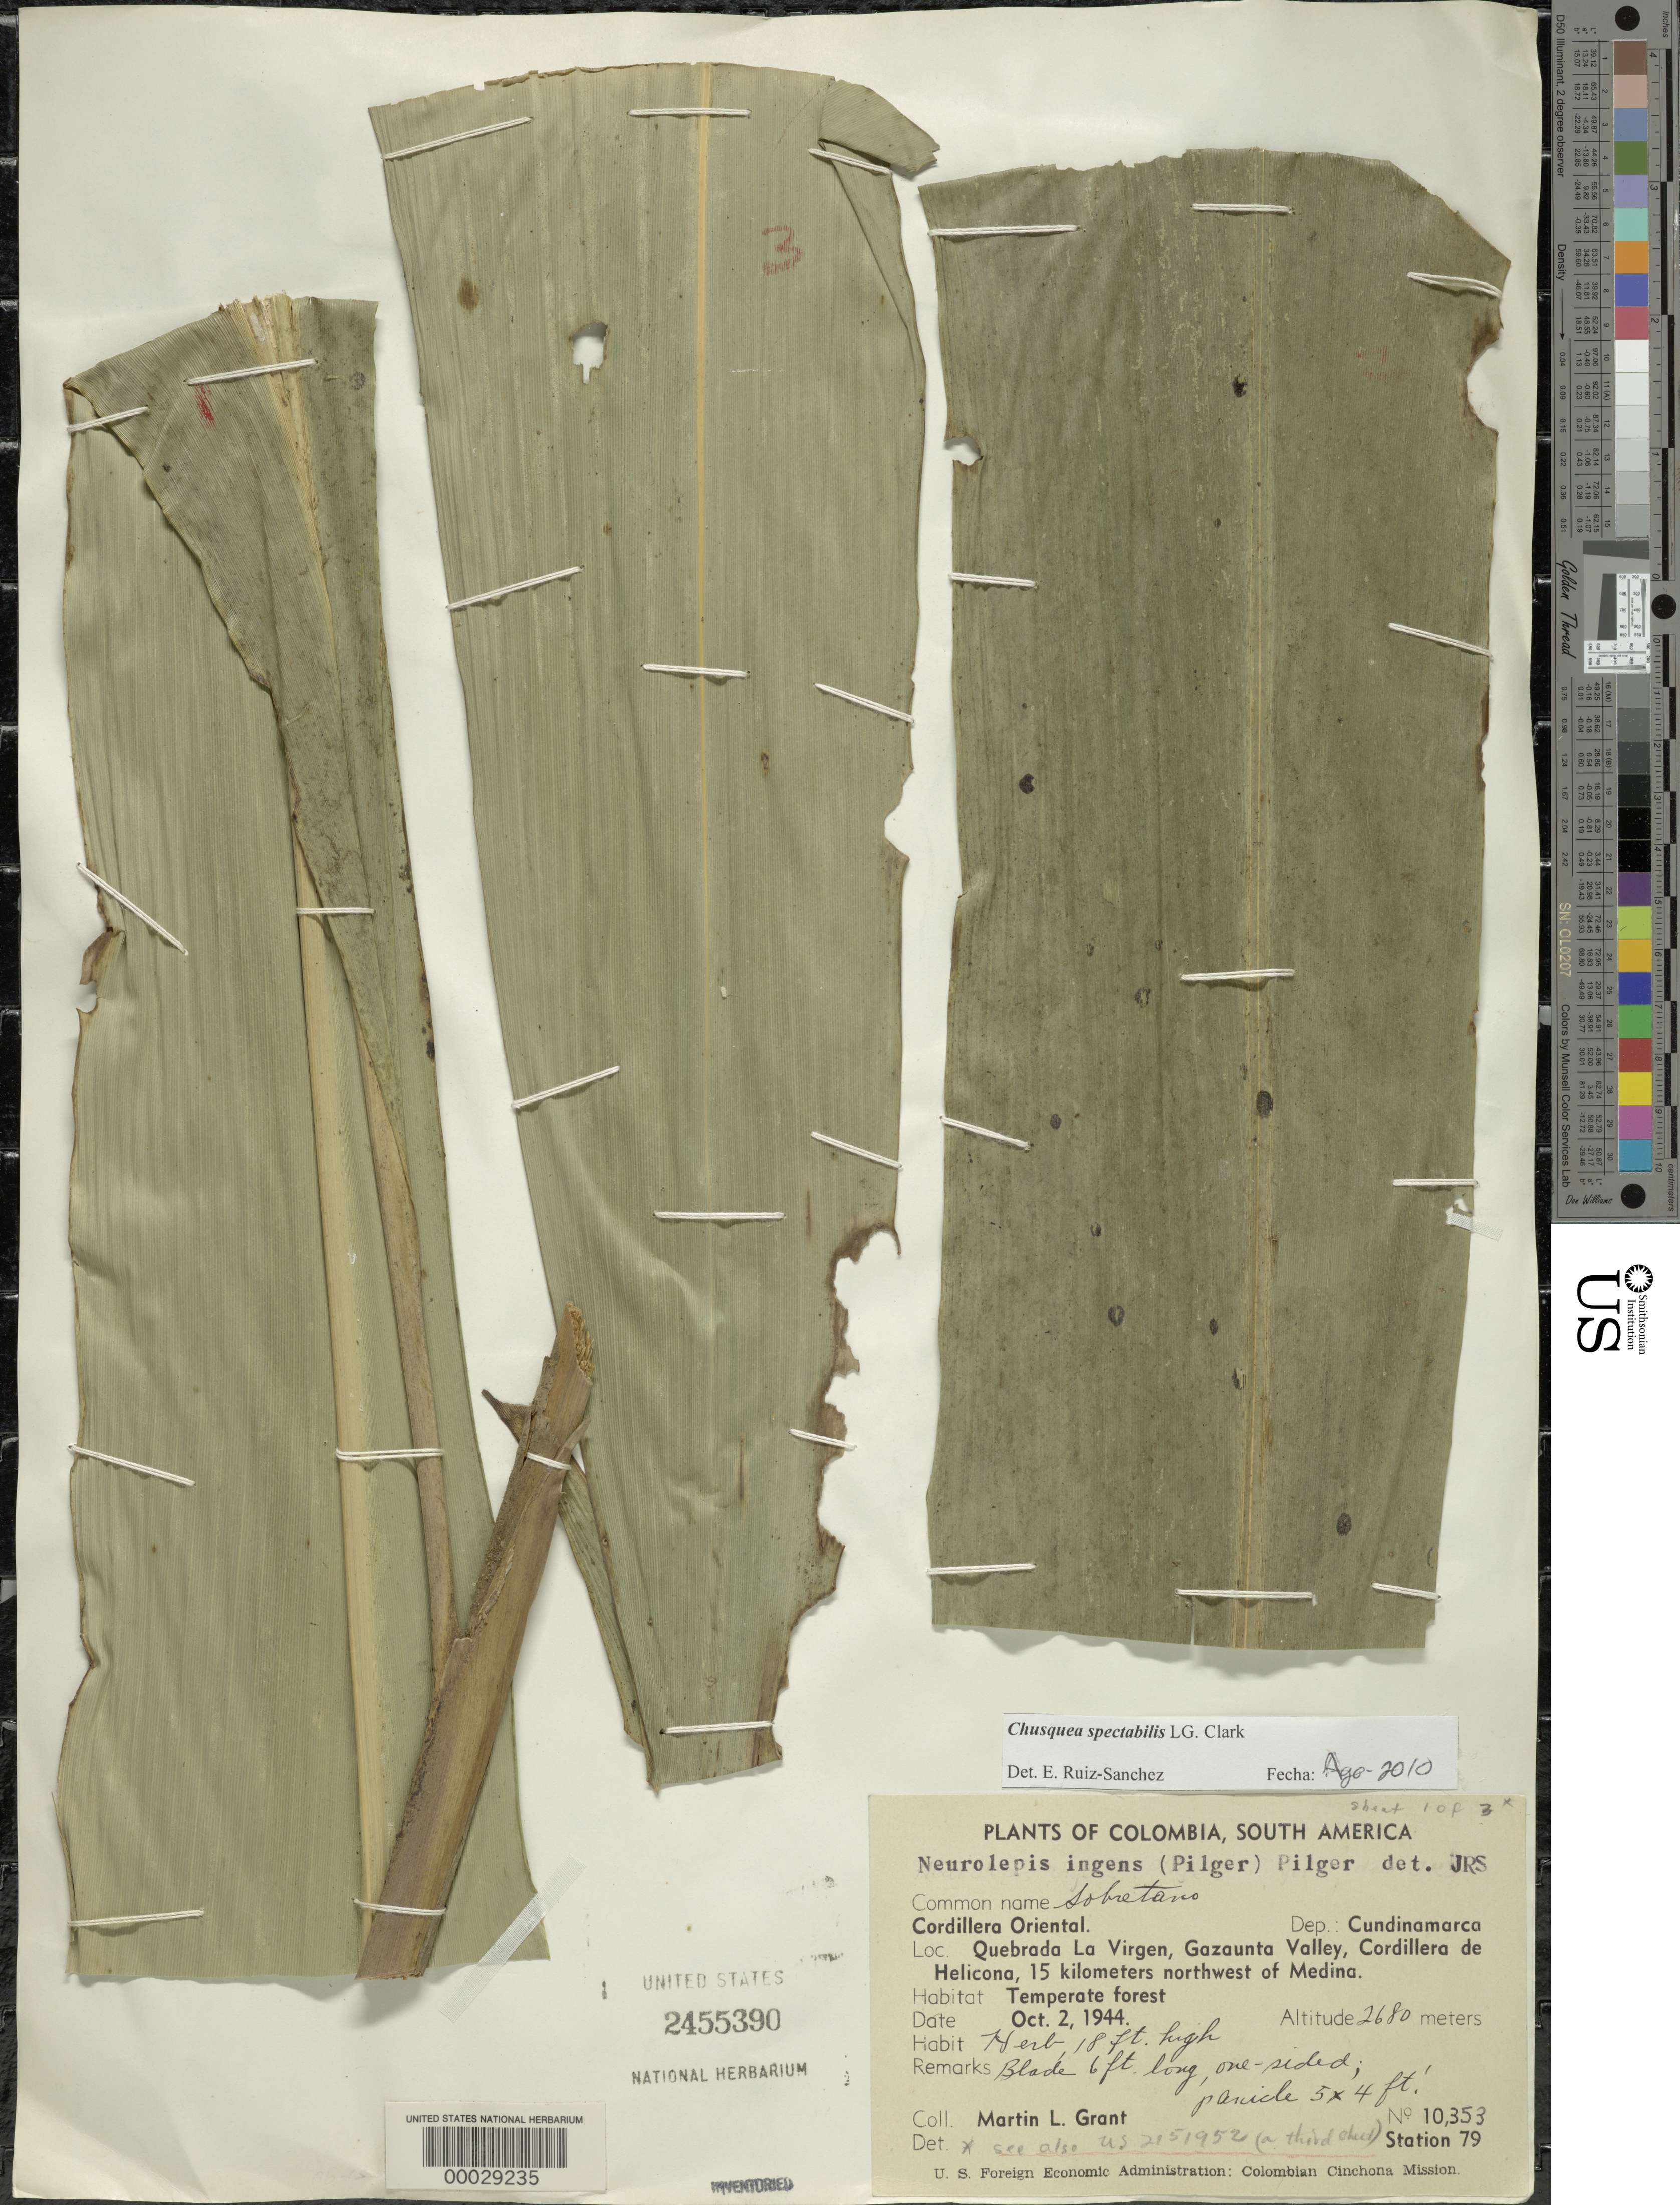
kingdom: Plantae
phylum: Tracheophyta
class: Liliopsida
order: Poales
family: Poaceae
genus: Chusquea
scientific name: Chusquea spectabilis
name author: L.G. Clark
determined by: Ruíz-Sanchez, E.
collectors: M. L. Grant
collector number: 10353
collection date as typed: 02 Oct 1944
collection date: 1944-10-02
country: Colombia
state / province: Cundinamarca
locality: Quebrada la Virgen, Garzaunta Valley, Cordillera de Helicona, NW of Medina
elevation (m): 2680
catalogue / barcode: US 2455390